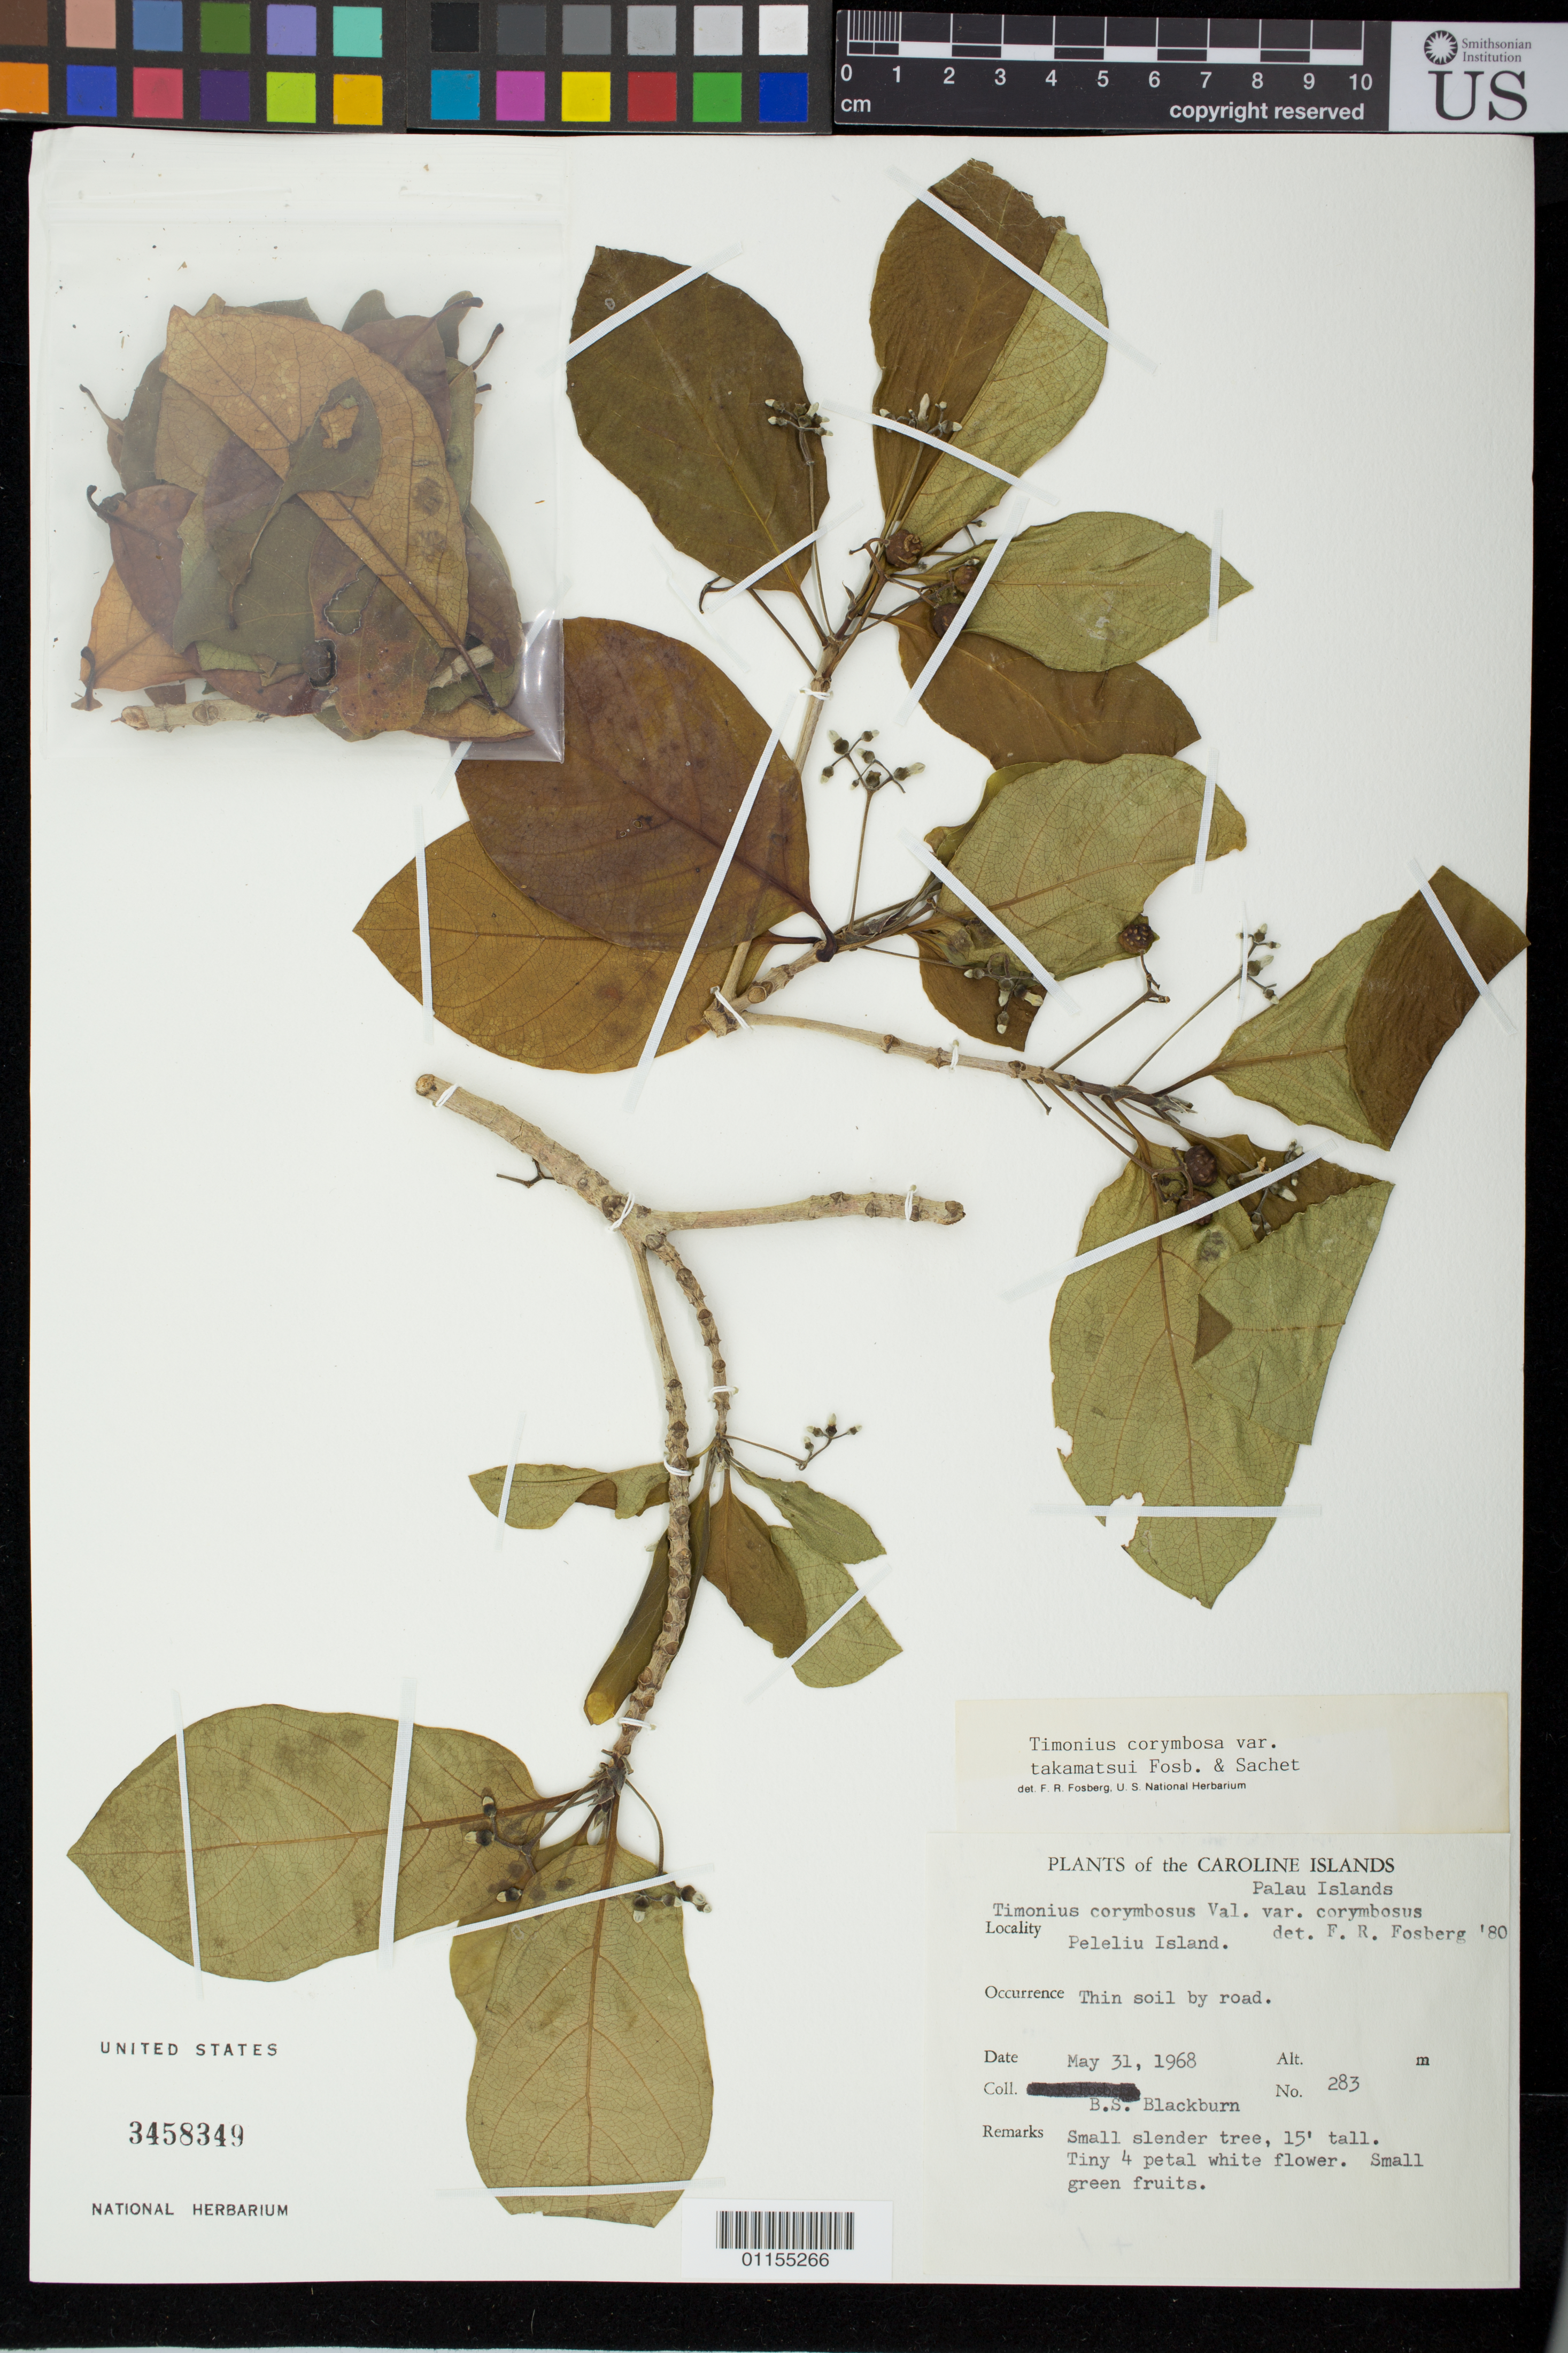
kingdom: Plantae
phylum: Tracheophyta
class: Magnoliopsida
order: Gentianales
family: Rubiaceae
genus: Timonius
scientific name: Timonius corymbosa var. takamatsui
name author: Fosberg & Sachet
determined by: Fosberg, F. R.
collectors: B. S. Blackburn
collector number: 283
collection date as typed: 31 May 1968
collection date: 1968-05-31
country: Palau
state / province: Peleliu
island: Beliliou [Peleliu]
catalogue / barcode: US 3458349